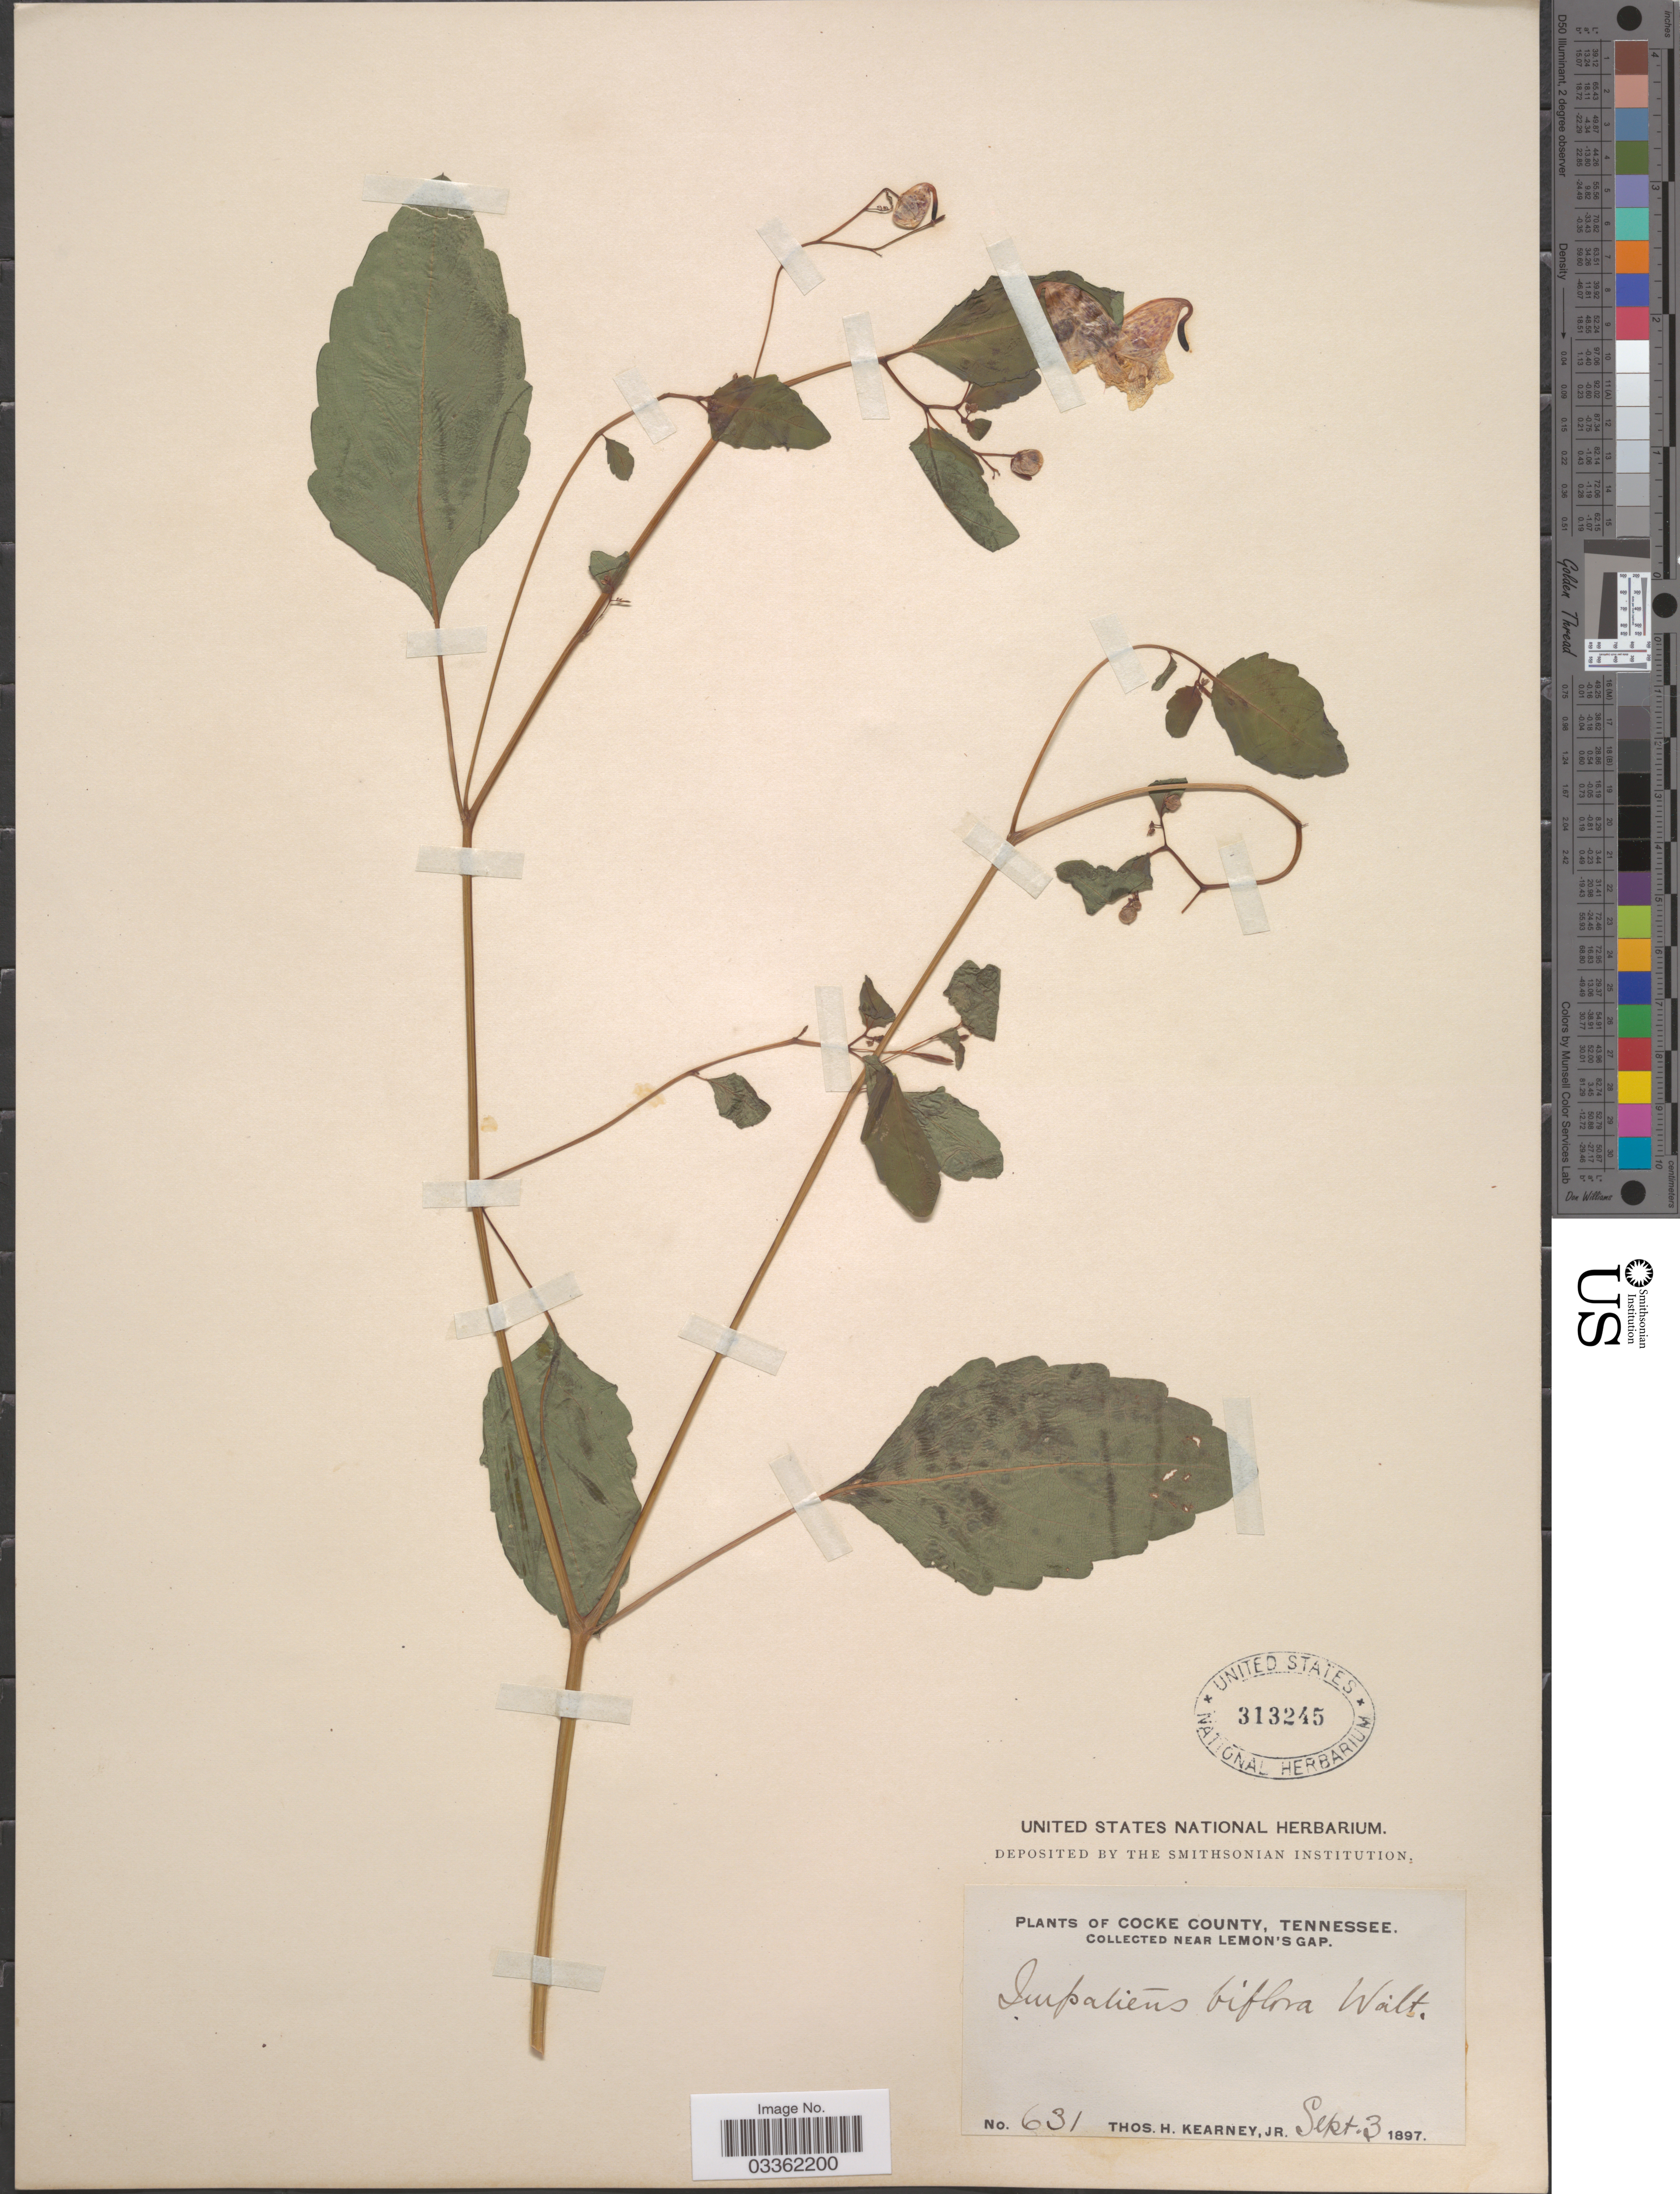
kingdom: Plantae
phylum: Tracheophyta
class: Magnoliopsida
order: Ericales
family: Balsaminaceae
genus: Impatiens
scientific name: Impatiens capensis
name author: Meerb.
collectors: T. H. Kearney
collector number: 631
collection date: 1897-09-03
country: United States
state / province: Tennessee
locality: Cocke County, near Lemon's Gap.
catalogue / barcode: US 313245